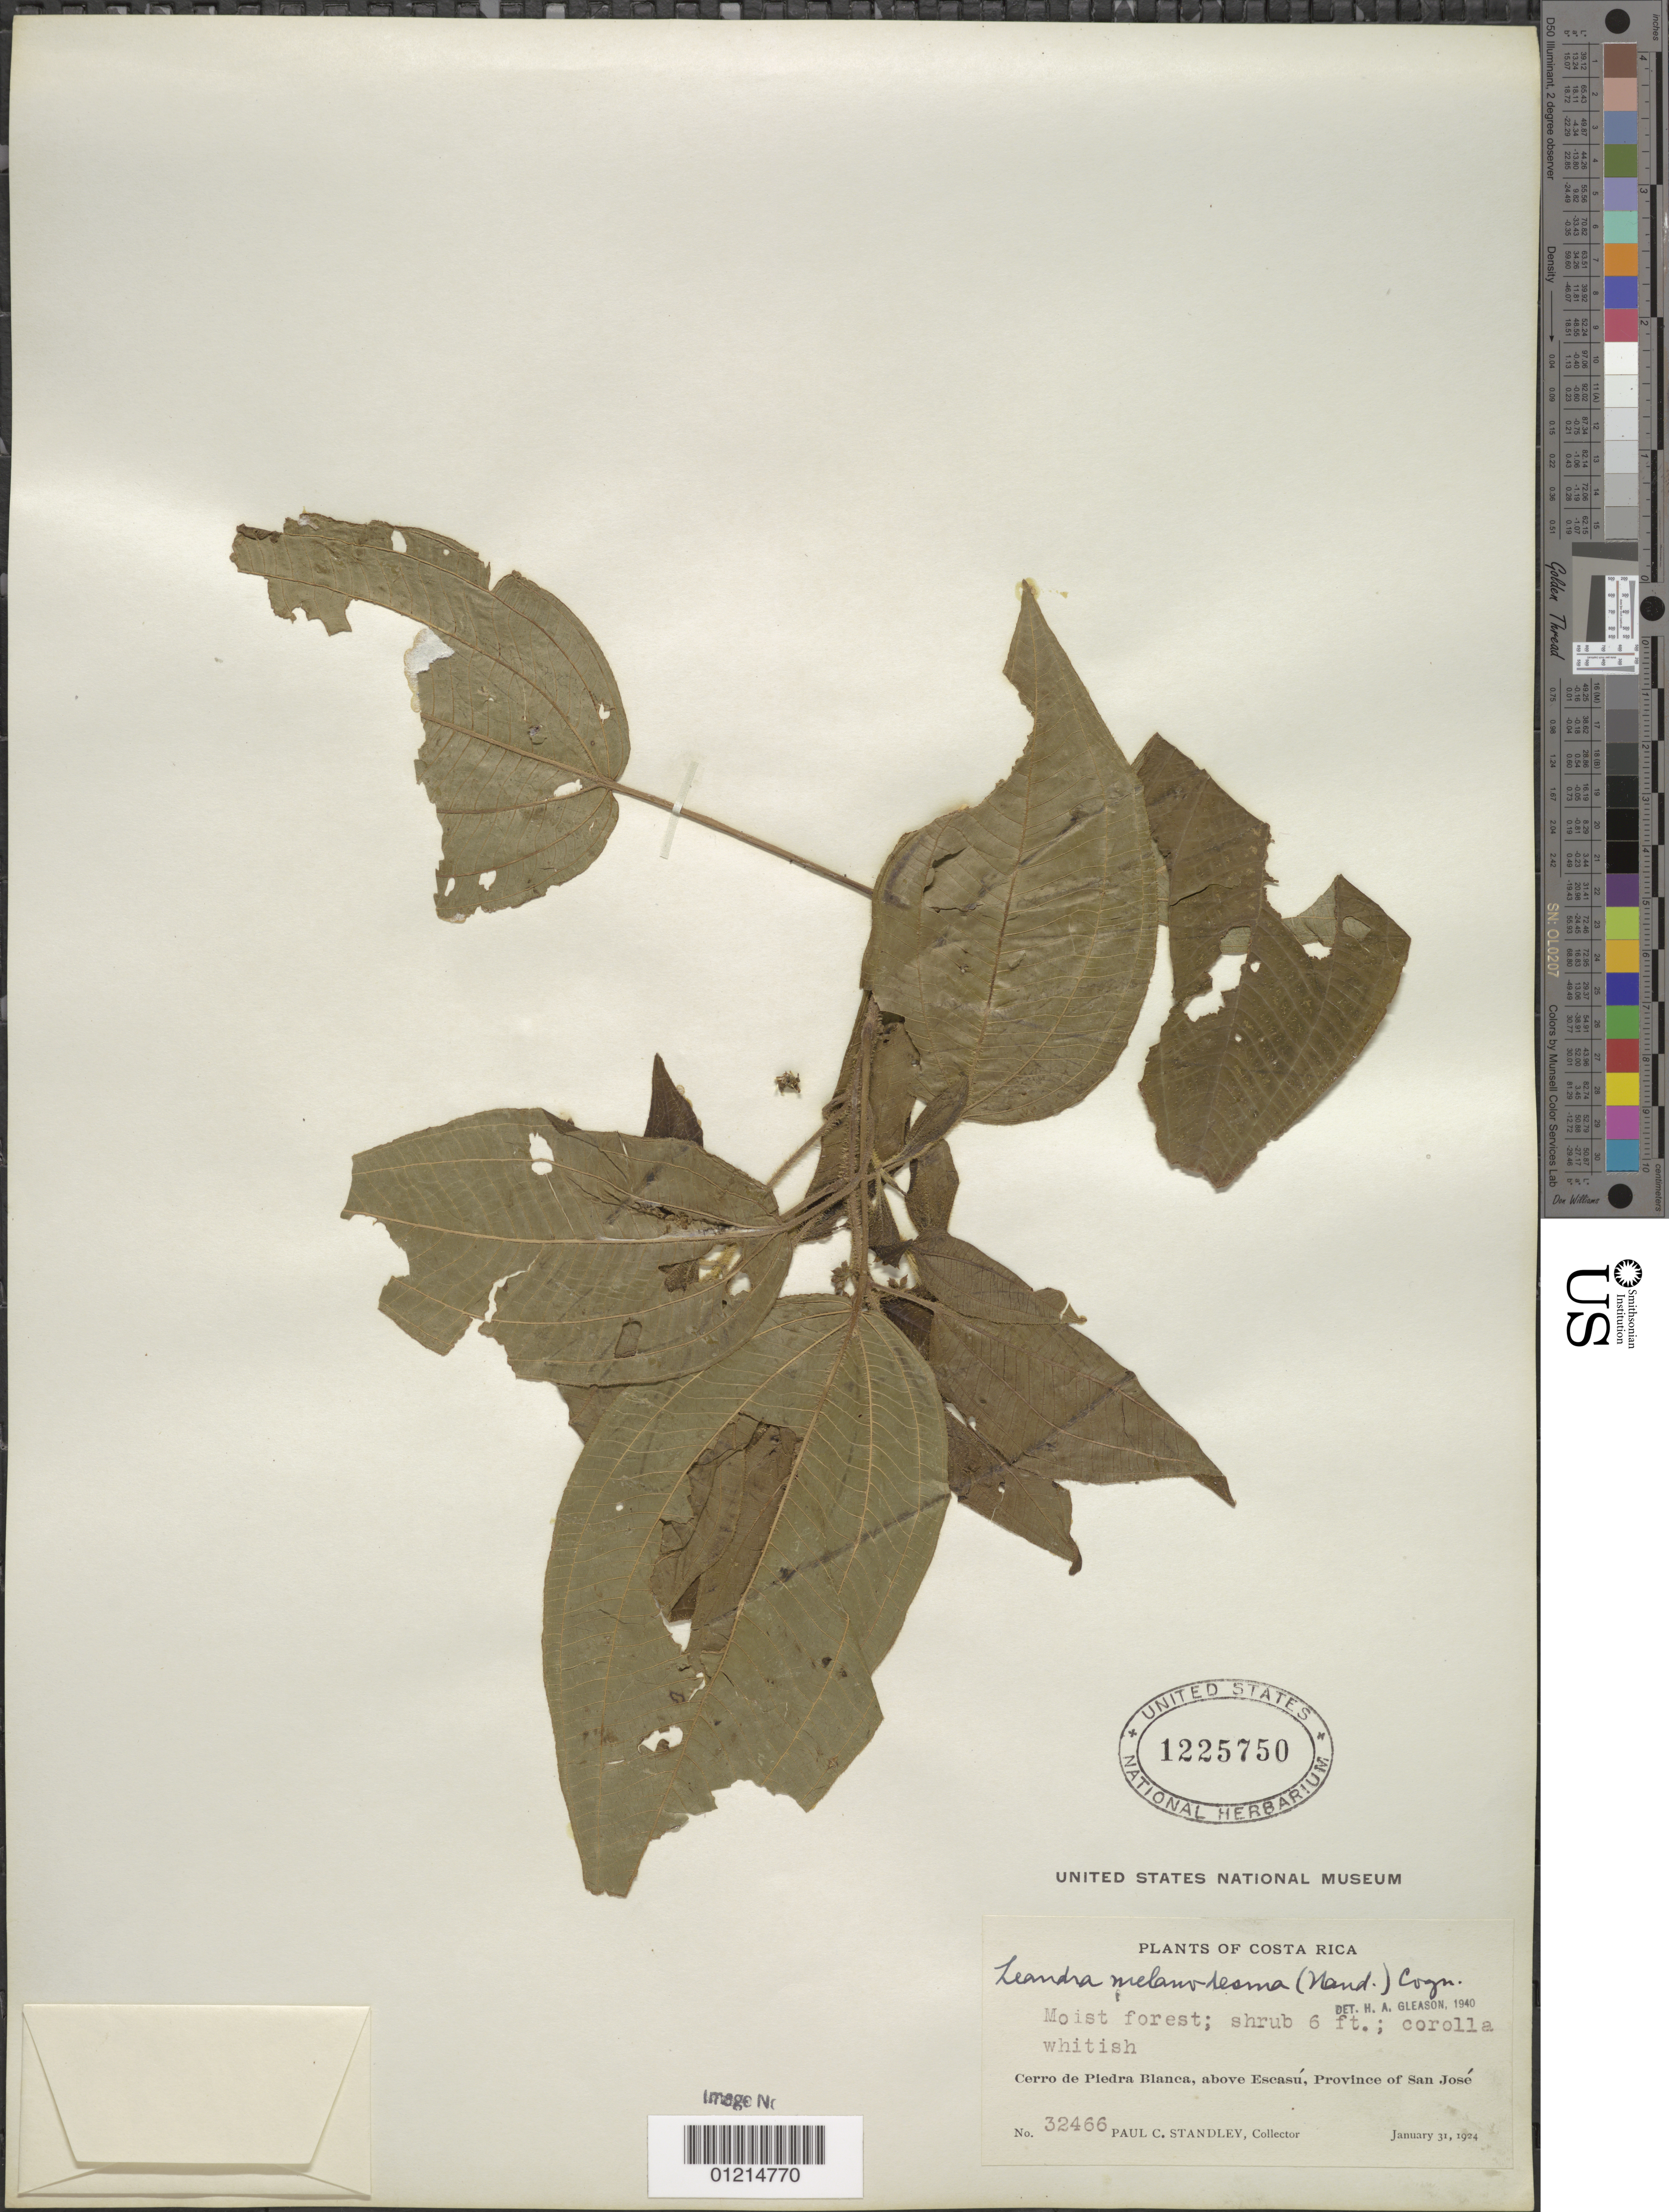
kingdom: Plantae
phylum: Tracheophyta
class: Magnoliopsida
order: Myrtales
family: Melastomataceae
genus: Leandra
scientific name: Leandra melanodesma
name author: (Naudin) Cogn.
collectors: P. C. Standley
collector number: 32446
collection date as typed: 31 Jan 1924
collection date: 1924-01-31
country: Costa Rica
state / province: San José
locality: Cerro de Piedra Blanca, above Escasú.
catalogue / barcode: US 1225750